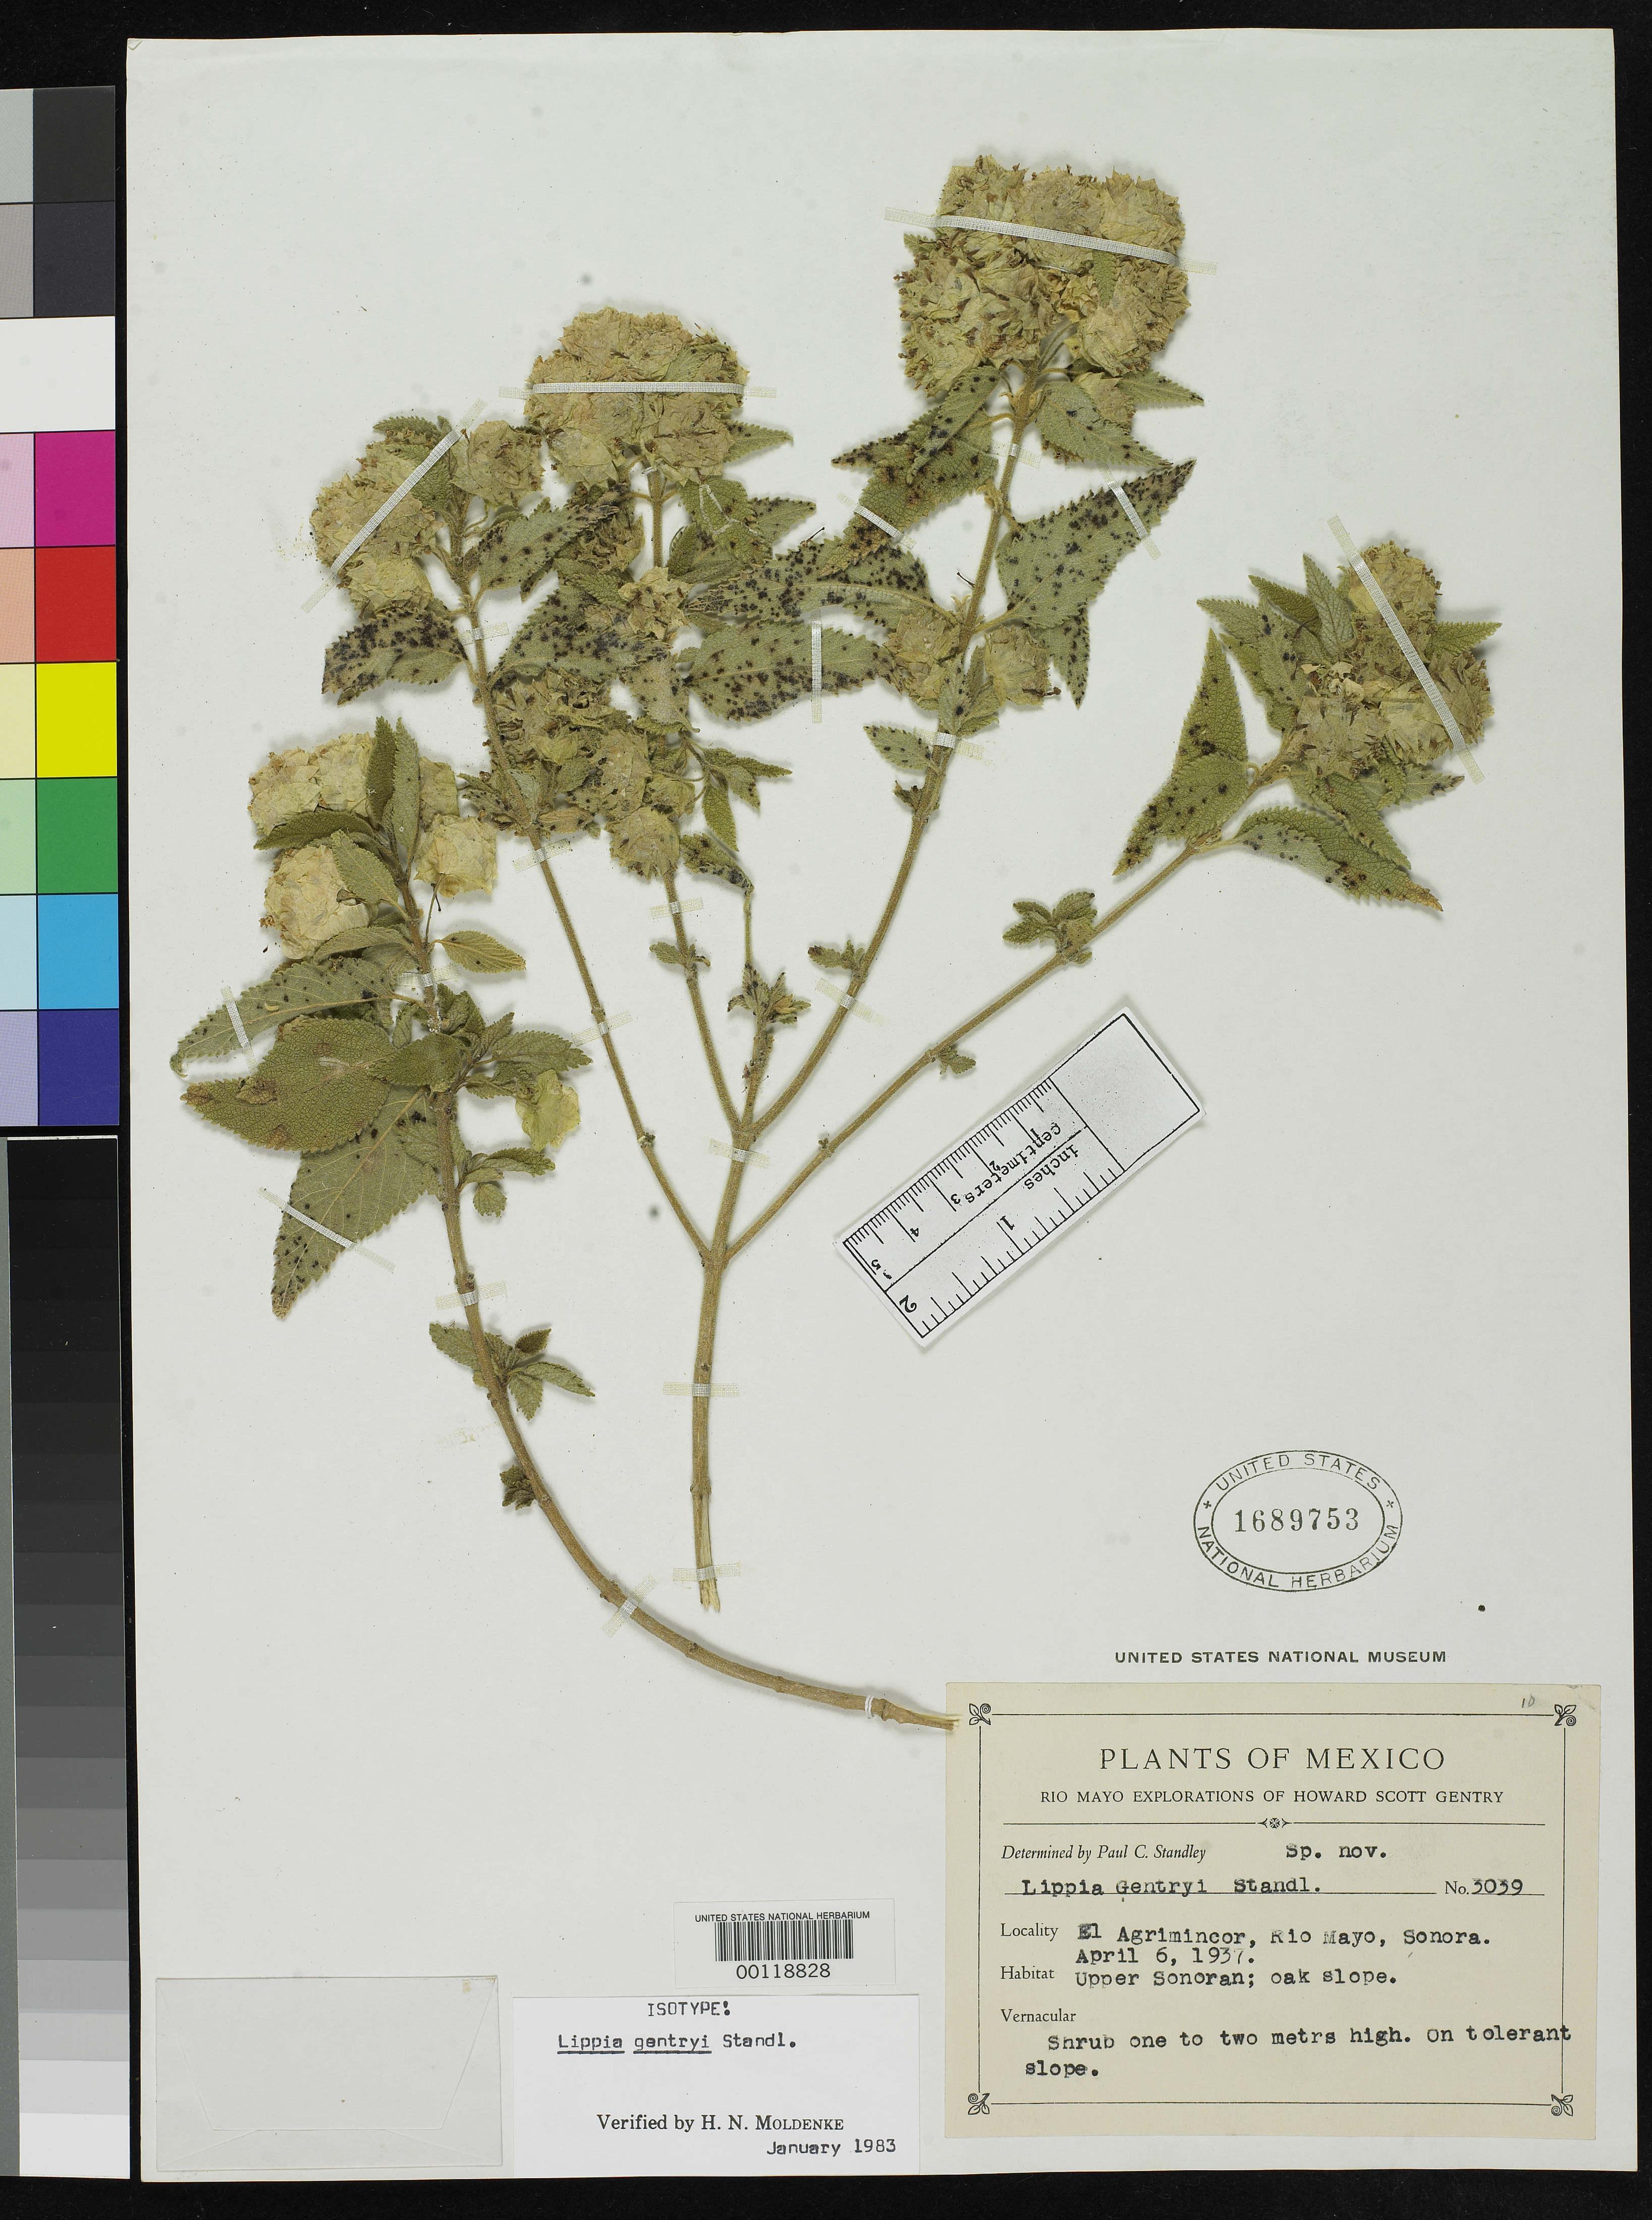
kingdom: Plantae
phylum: Tracheophyta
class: Magnoliopsida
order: Lamiales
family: Verbenaceae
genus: Lippia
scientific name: Lippia gentryi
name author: Standl.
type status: Isotype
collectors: H. S. Gentry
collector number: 3039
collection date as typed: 06 Apr 1937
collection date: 1937-04-06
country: Mexico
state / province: Sonora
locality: El Agrimincor, Rio Mayo.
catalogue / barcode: US 1689753